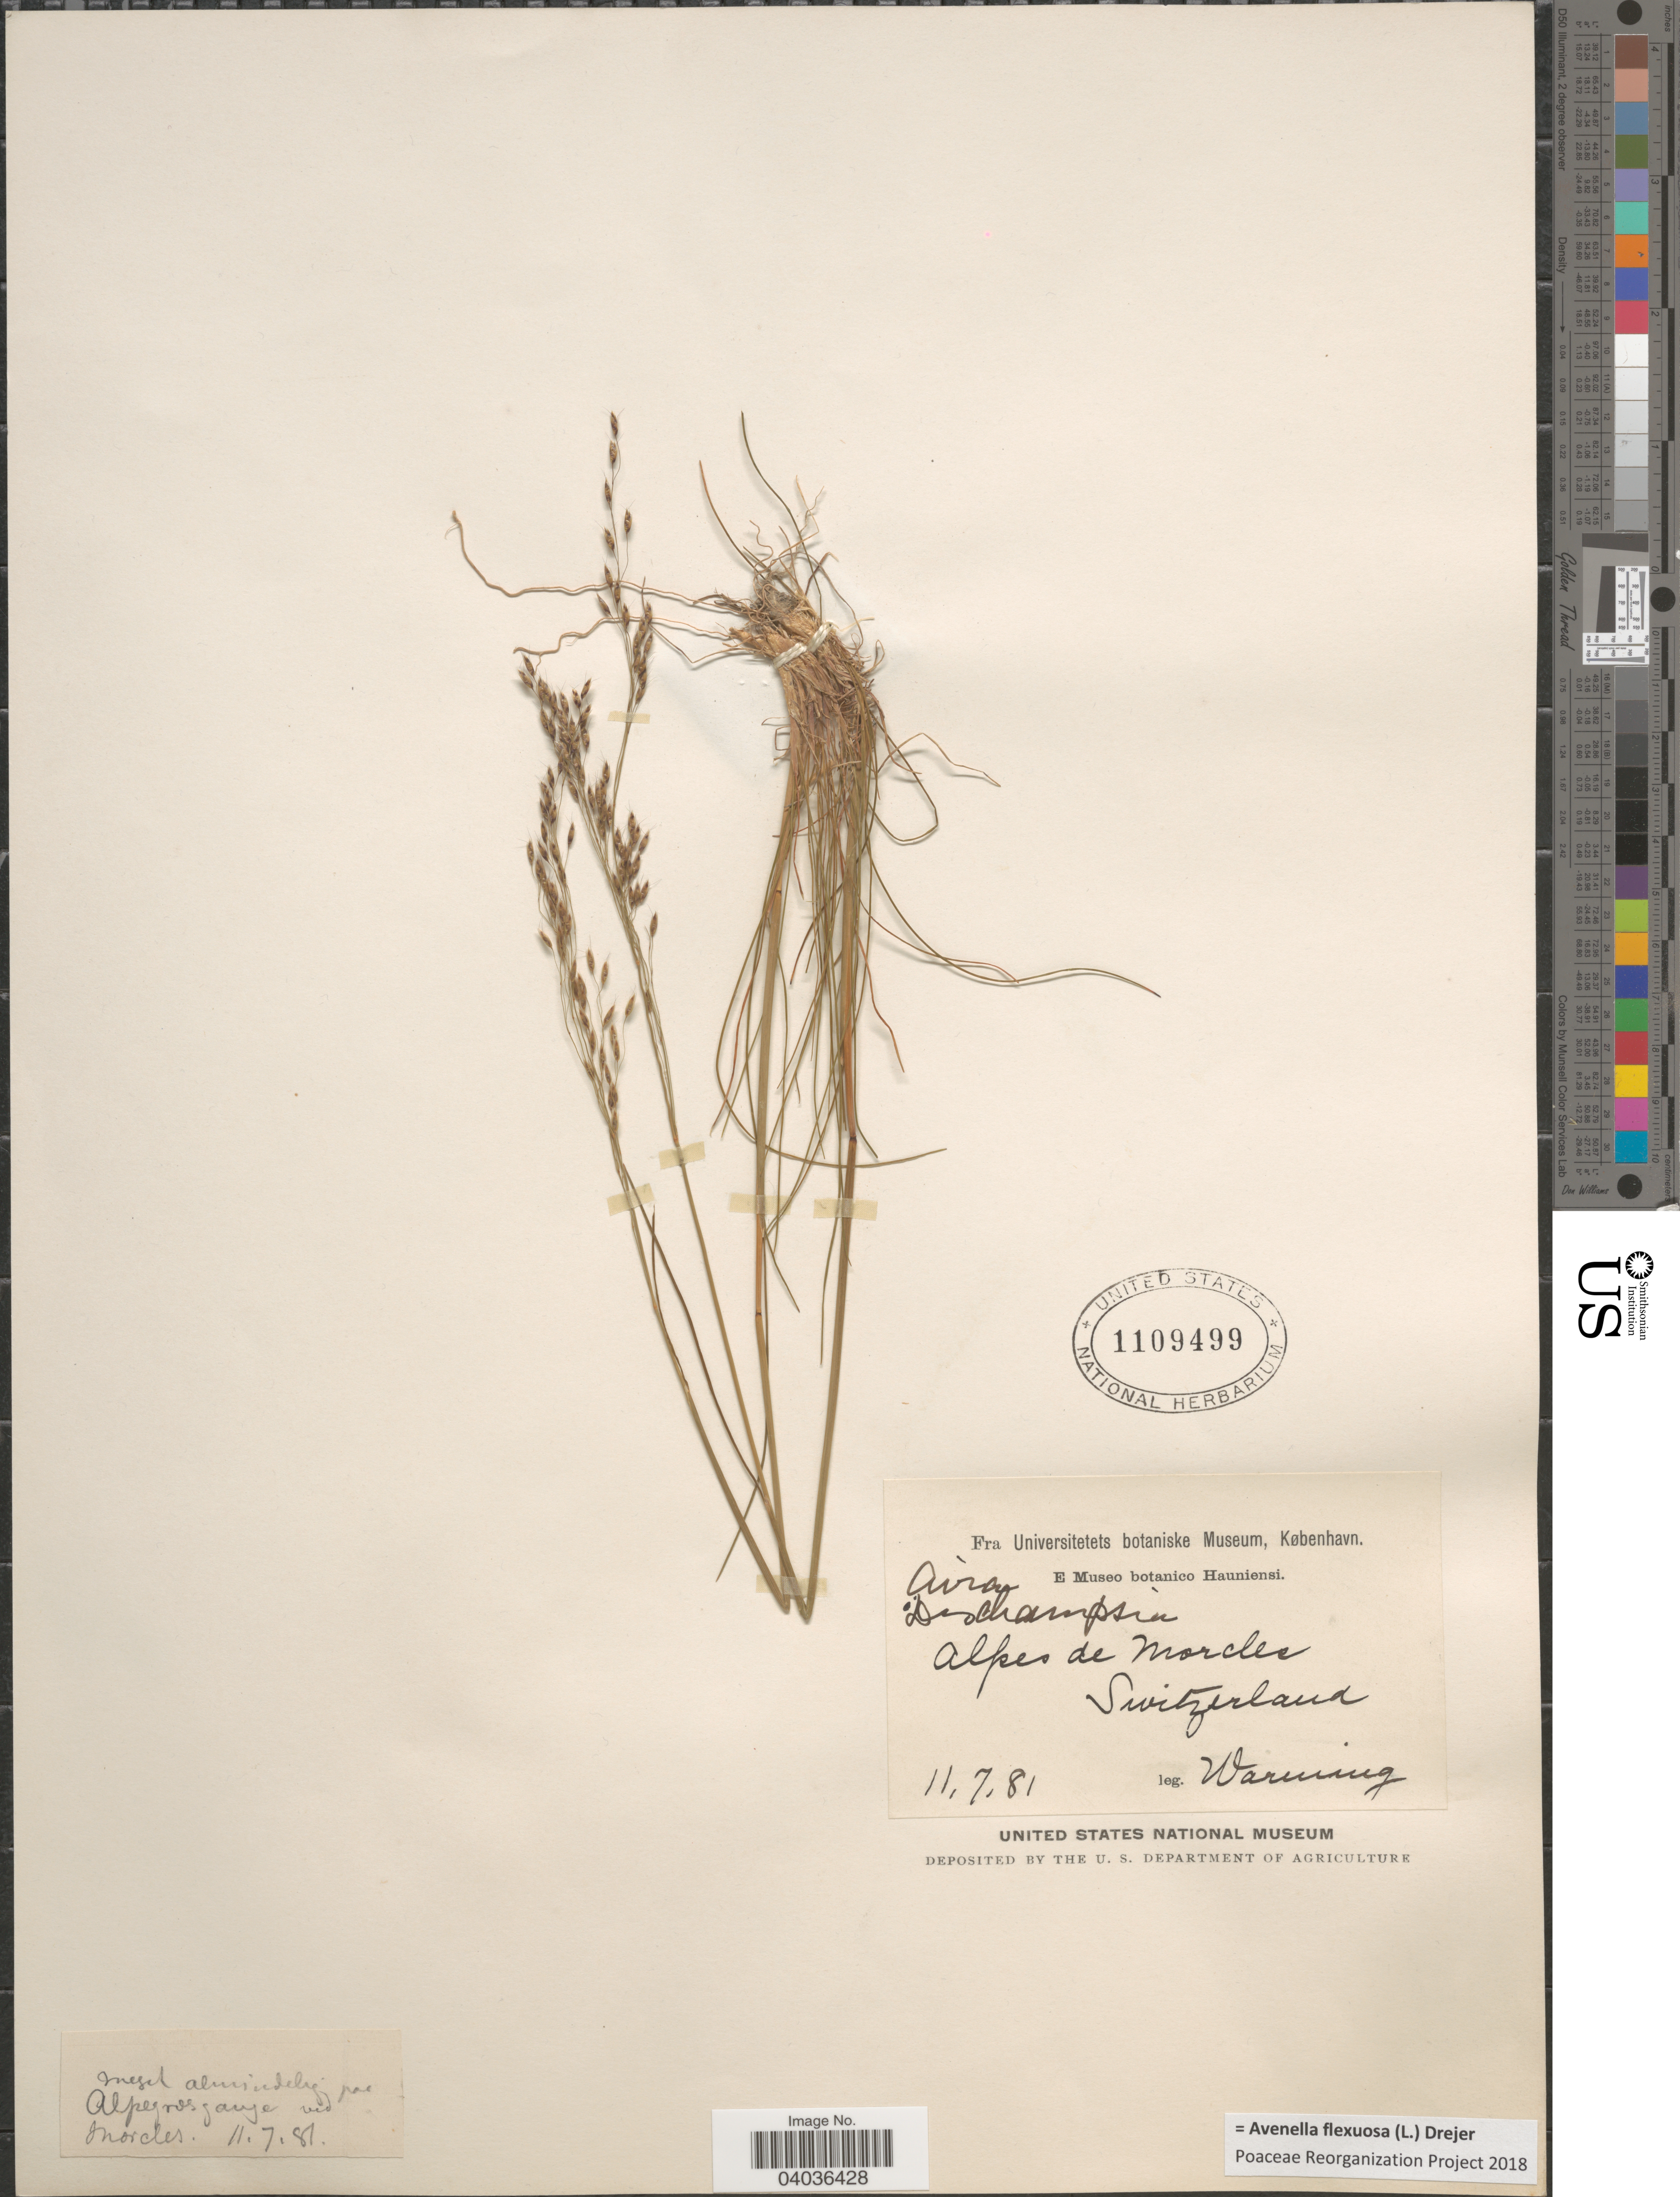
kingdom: Plantae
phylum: Tracheophyta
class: Liliopsida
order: Poales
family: Poaceae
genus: Avenella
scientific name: Avenella flexuosa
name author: (L.) Drejer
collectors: Warming, --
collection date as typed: Transcribed d/m/y: 11/7/81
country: Switzerland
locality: Alpes de Morcles.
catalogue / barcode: US 1109499